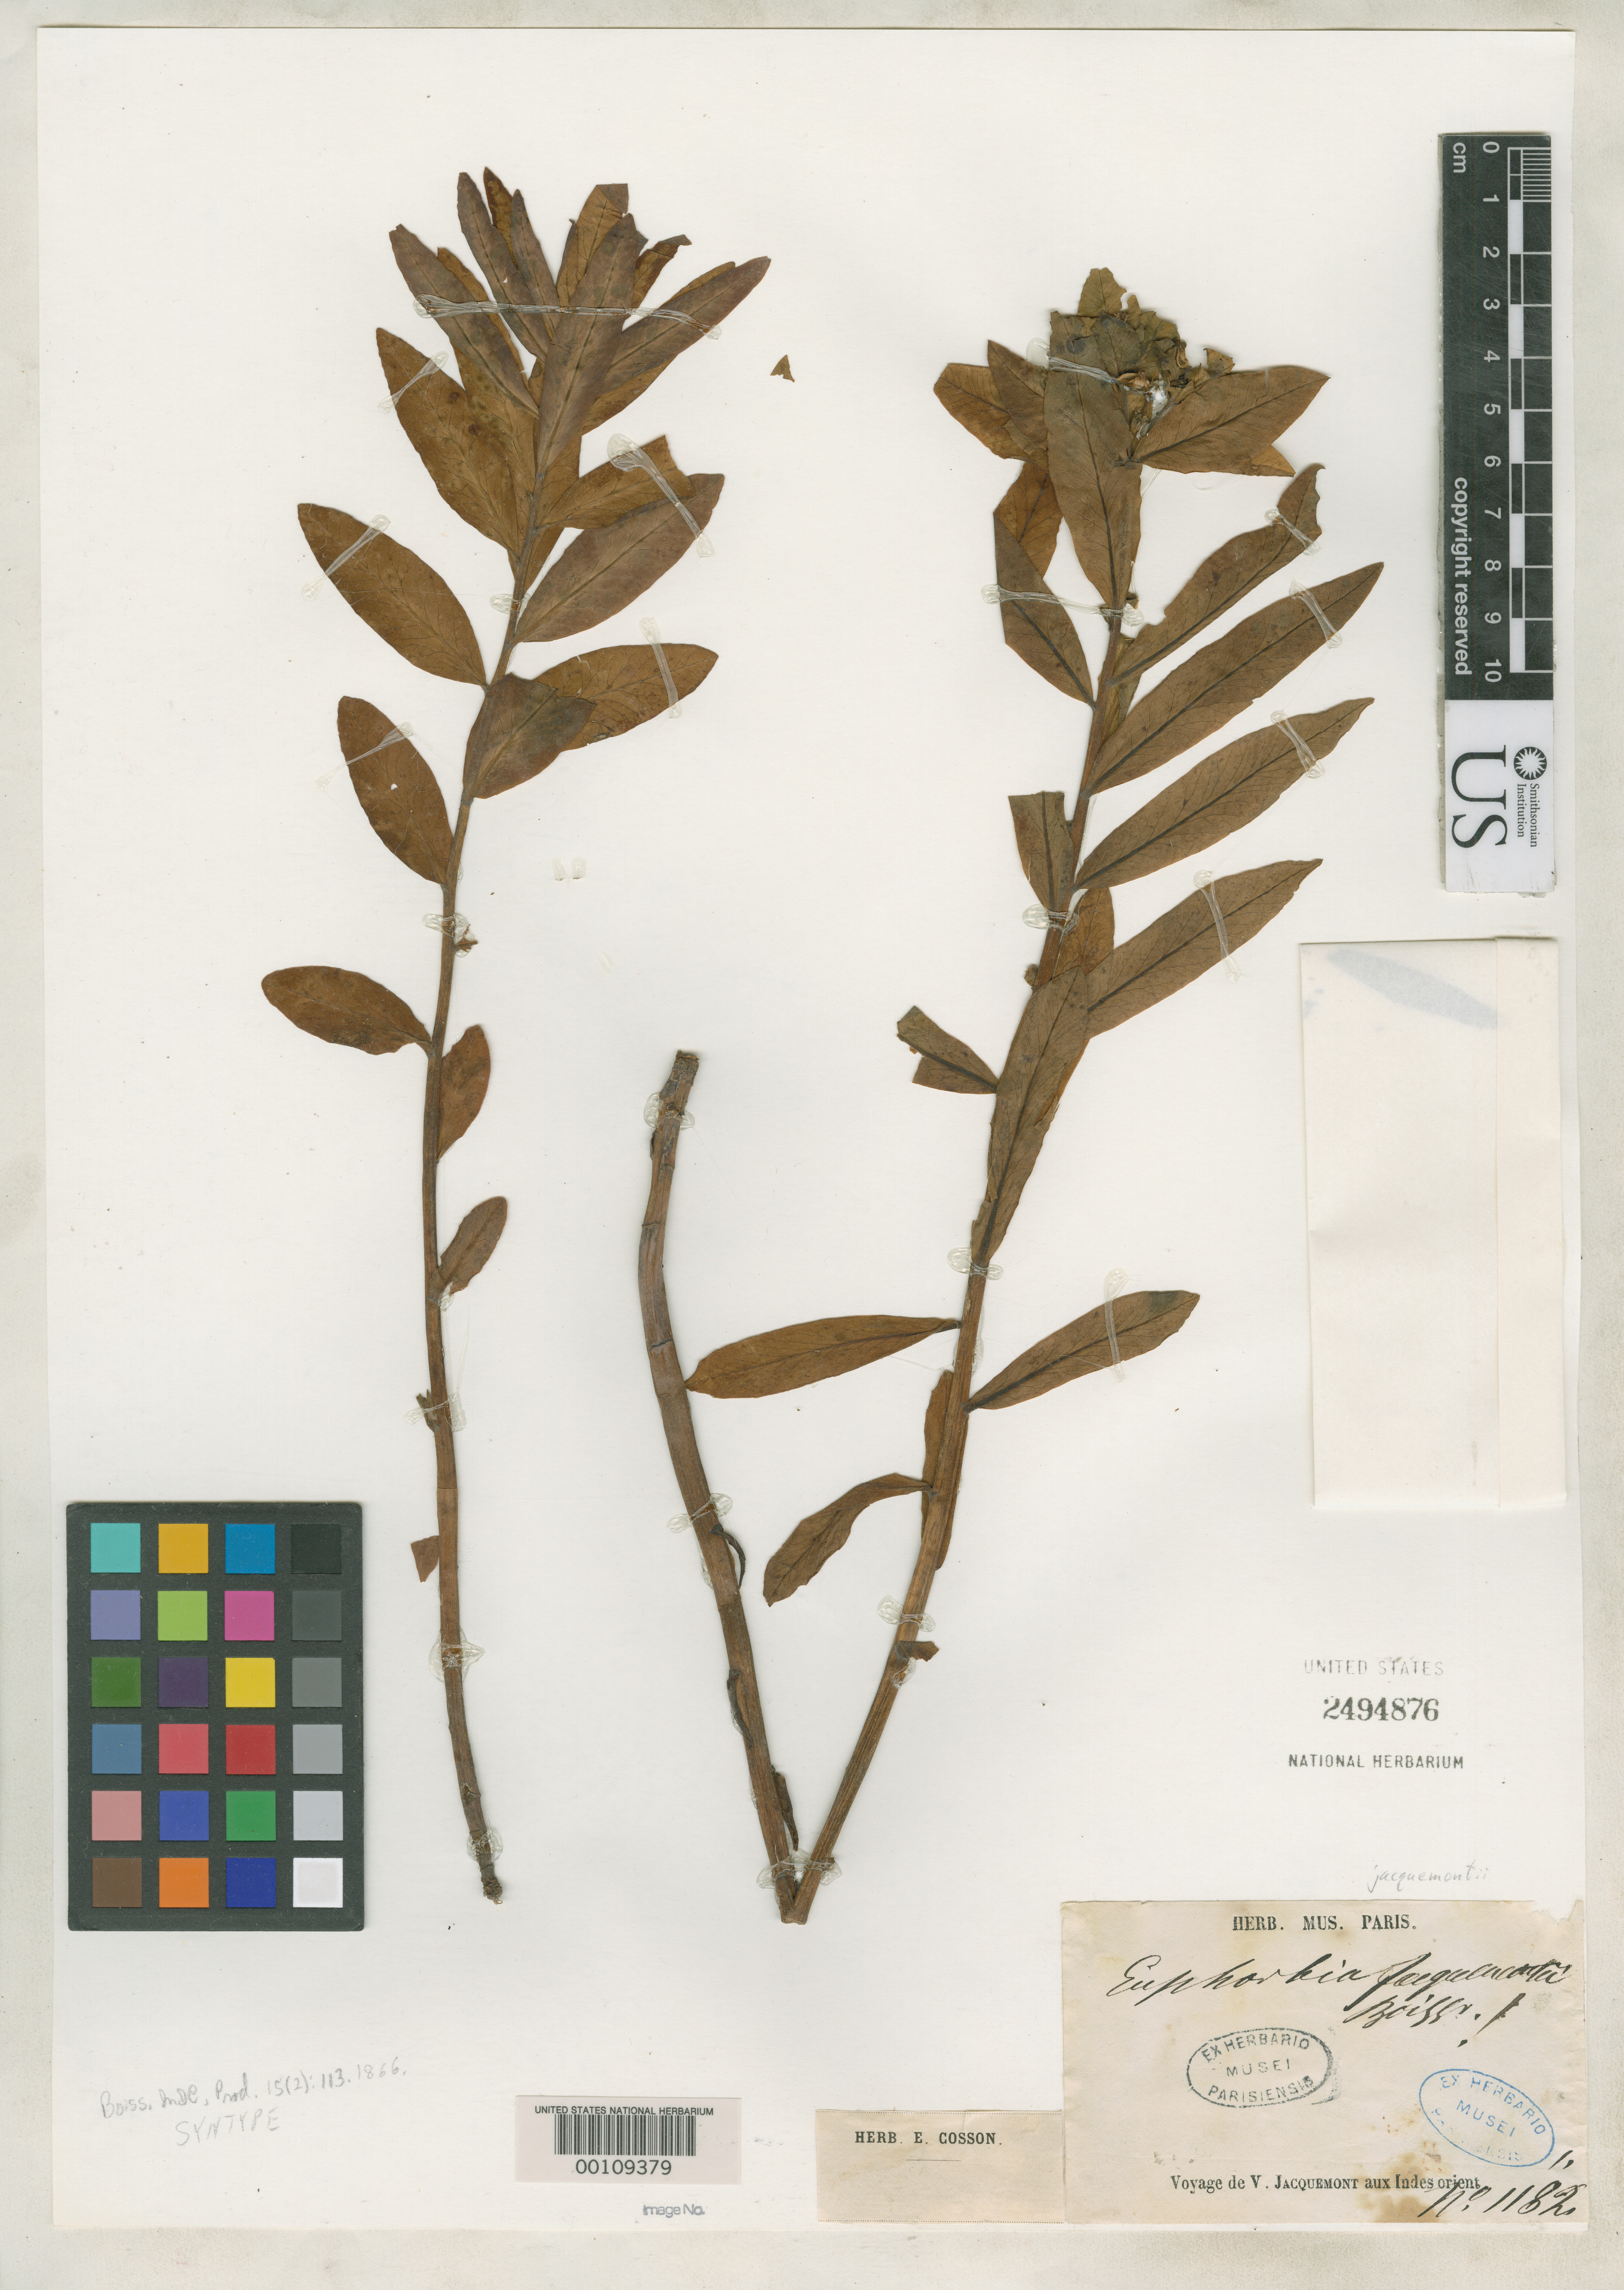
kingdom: Plantae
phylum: Tracheophyta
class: Magnoliopsida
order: Malpighiales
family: Euphorbiaceae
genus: Euphorbia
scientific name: Euphorbia jacquemontii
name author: Boiss. in DC.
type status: Syntype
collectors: V. Jacquemont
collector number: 1182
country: India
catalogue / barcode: US 2494876